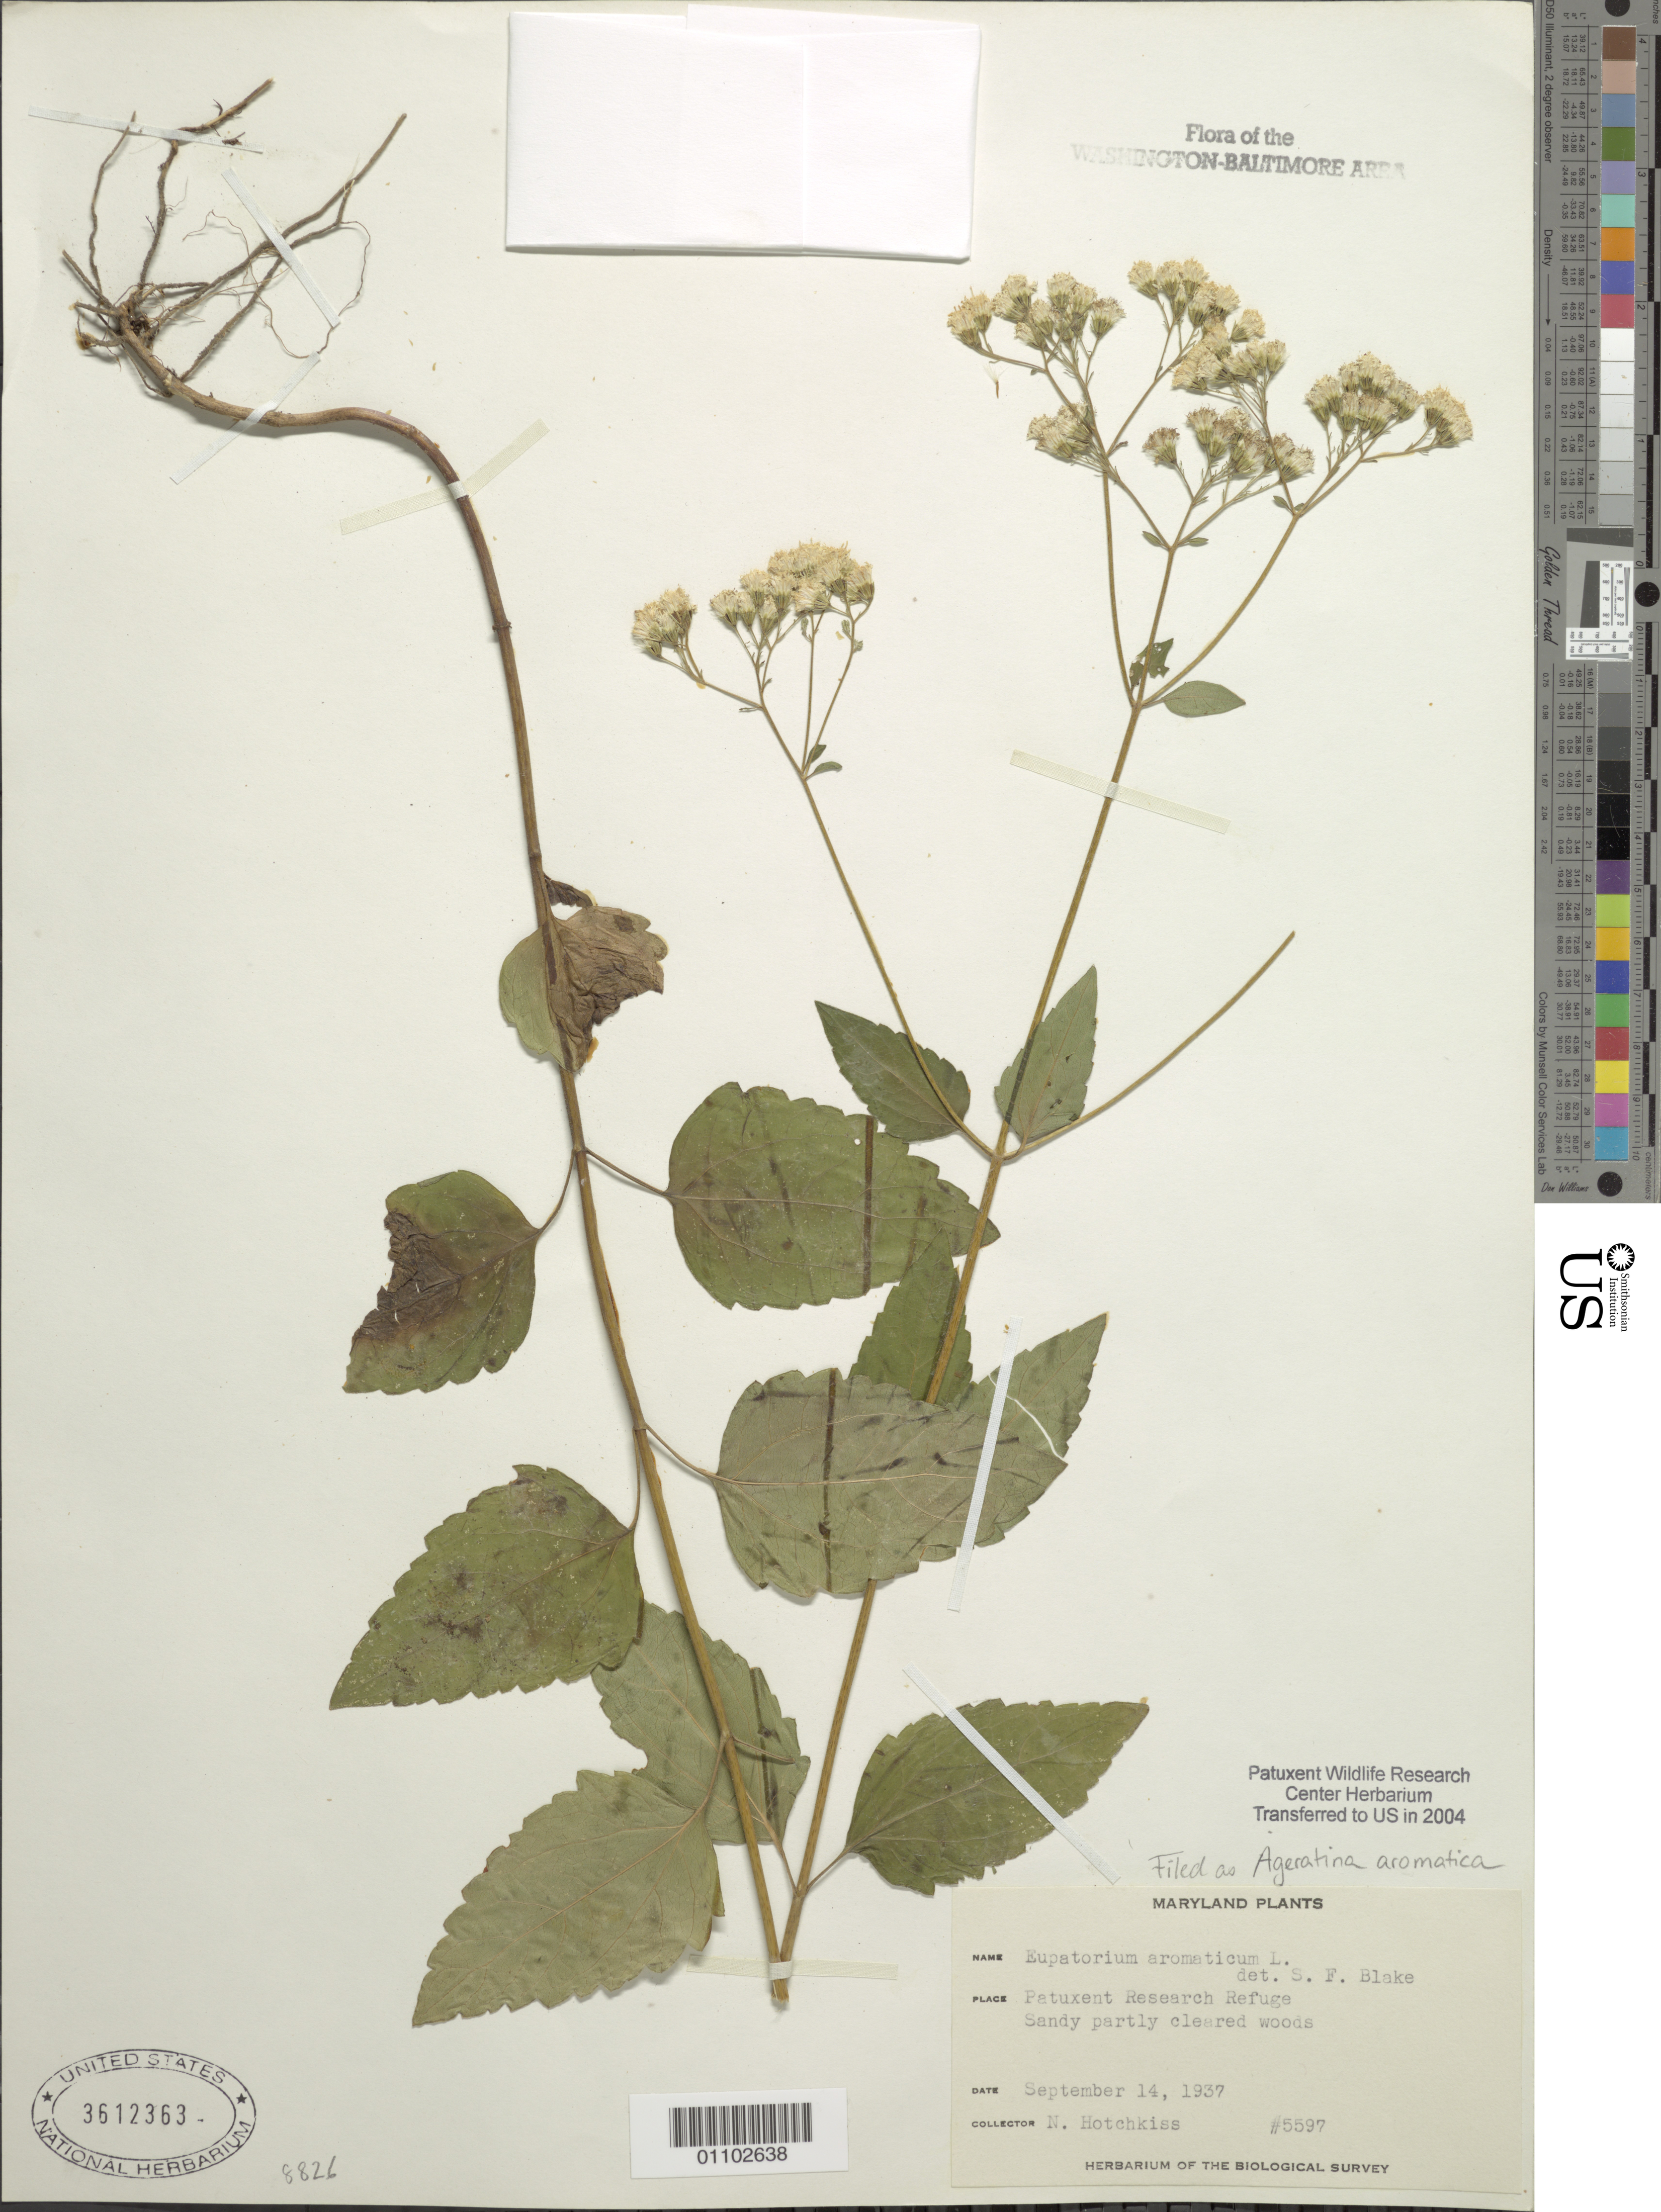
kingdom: Plantae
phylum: Tracheophyta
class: Magnoliopsida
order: Asterales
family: Asteraceae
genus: Ageratina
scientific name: Ageratina aromatica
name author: (L.) Spach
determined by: Blake, Sydney F.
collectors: N. Hotchkiss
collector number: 5597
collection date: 1937-09-14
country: United States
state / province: Maryland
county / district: Prince George's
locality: Patuxent Research Refuge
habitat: Sandy partly cleared woods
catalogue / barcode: US 3612363